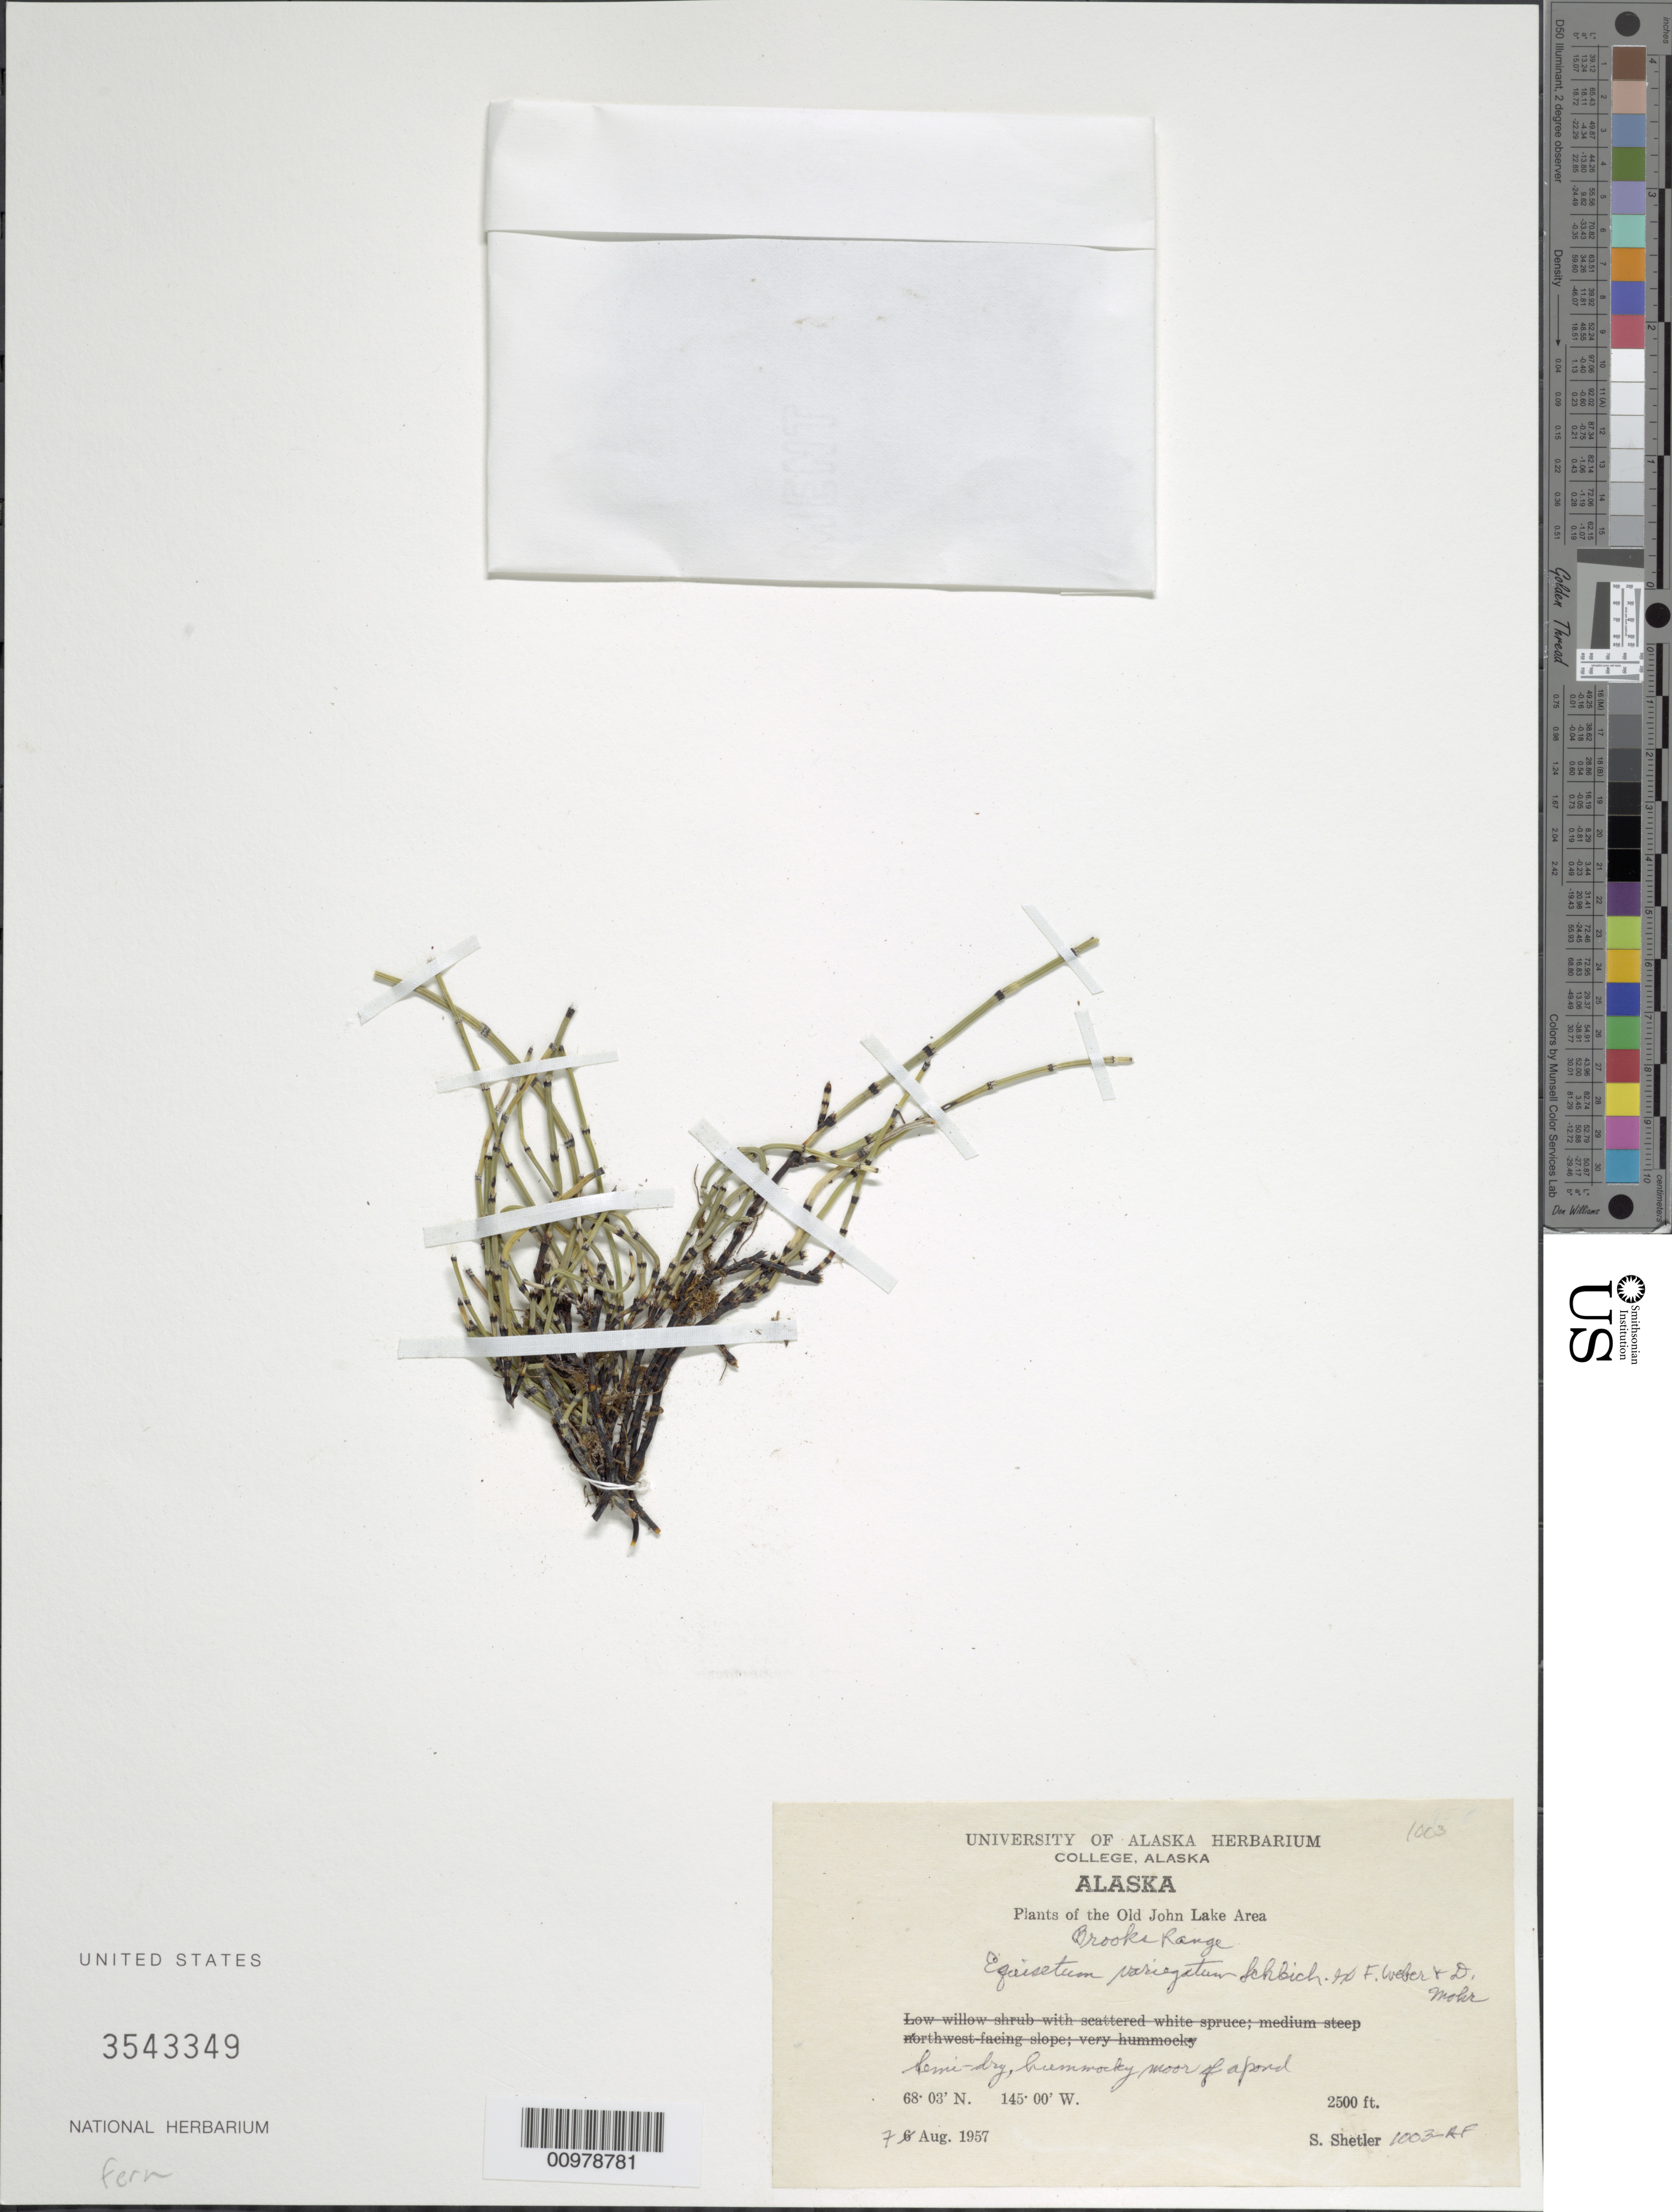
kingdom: Plantae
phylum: Tracheophyta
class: Polypodiopsida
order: Equisetales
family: Equisetaceae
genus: Equisetum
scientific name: Equisetum variegatum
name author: Schleich. ex F. Weber & D. Mohr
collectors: S. Shetler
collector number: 1003AF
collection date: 1957-08-07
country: United States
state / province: Alaska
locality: Old John Lake Area, Brooks Range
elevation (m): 762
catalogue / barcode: US 3543349